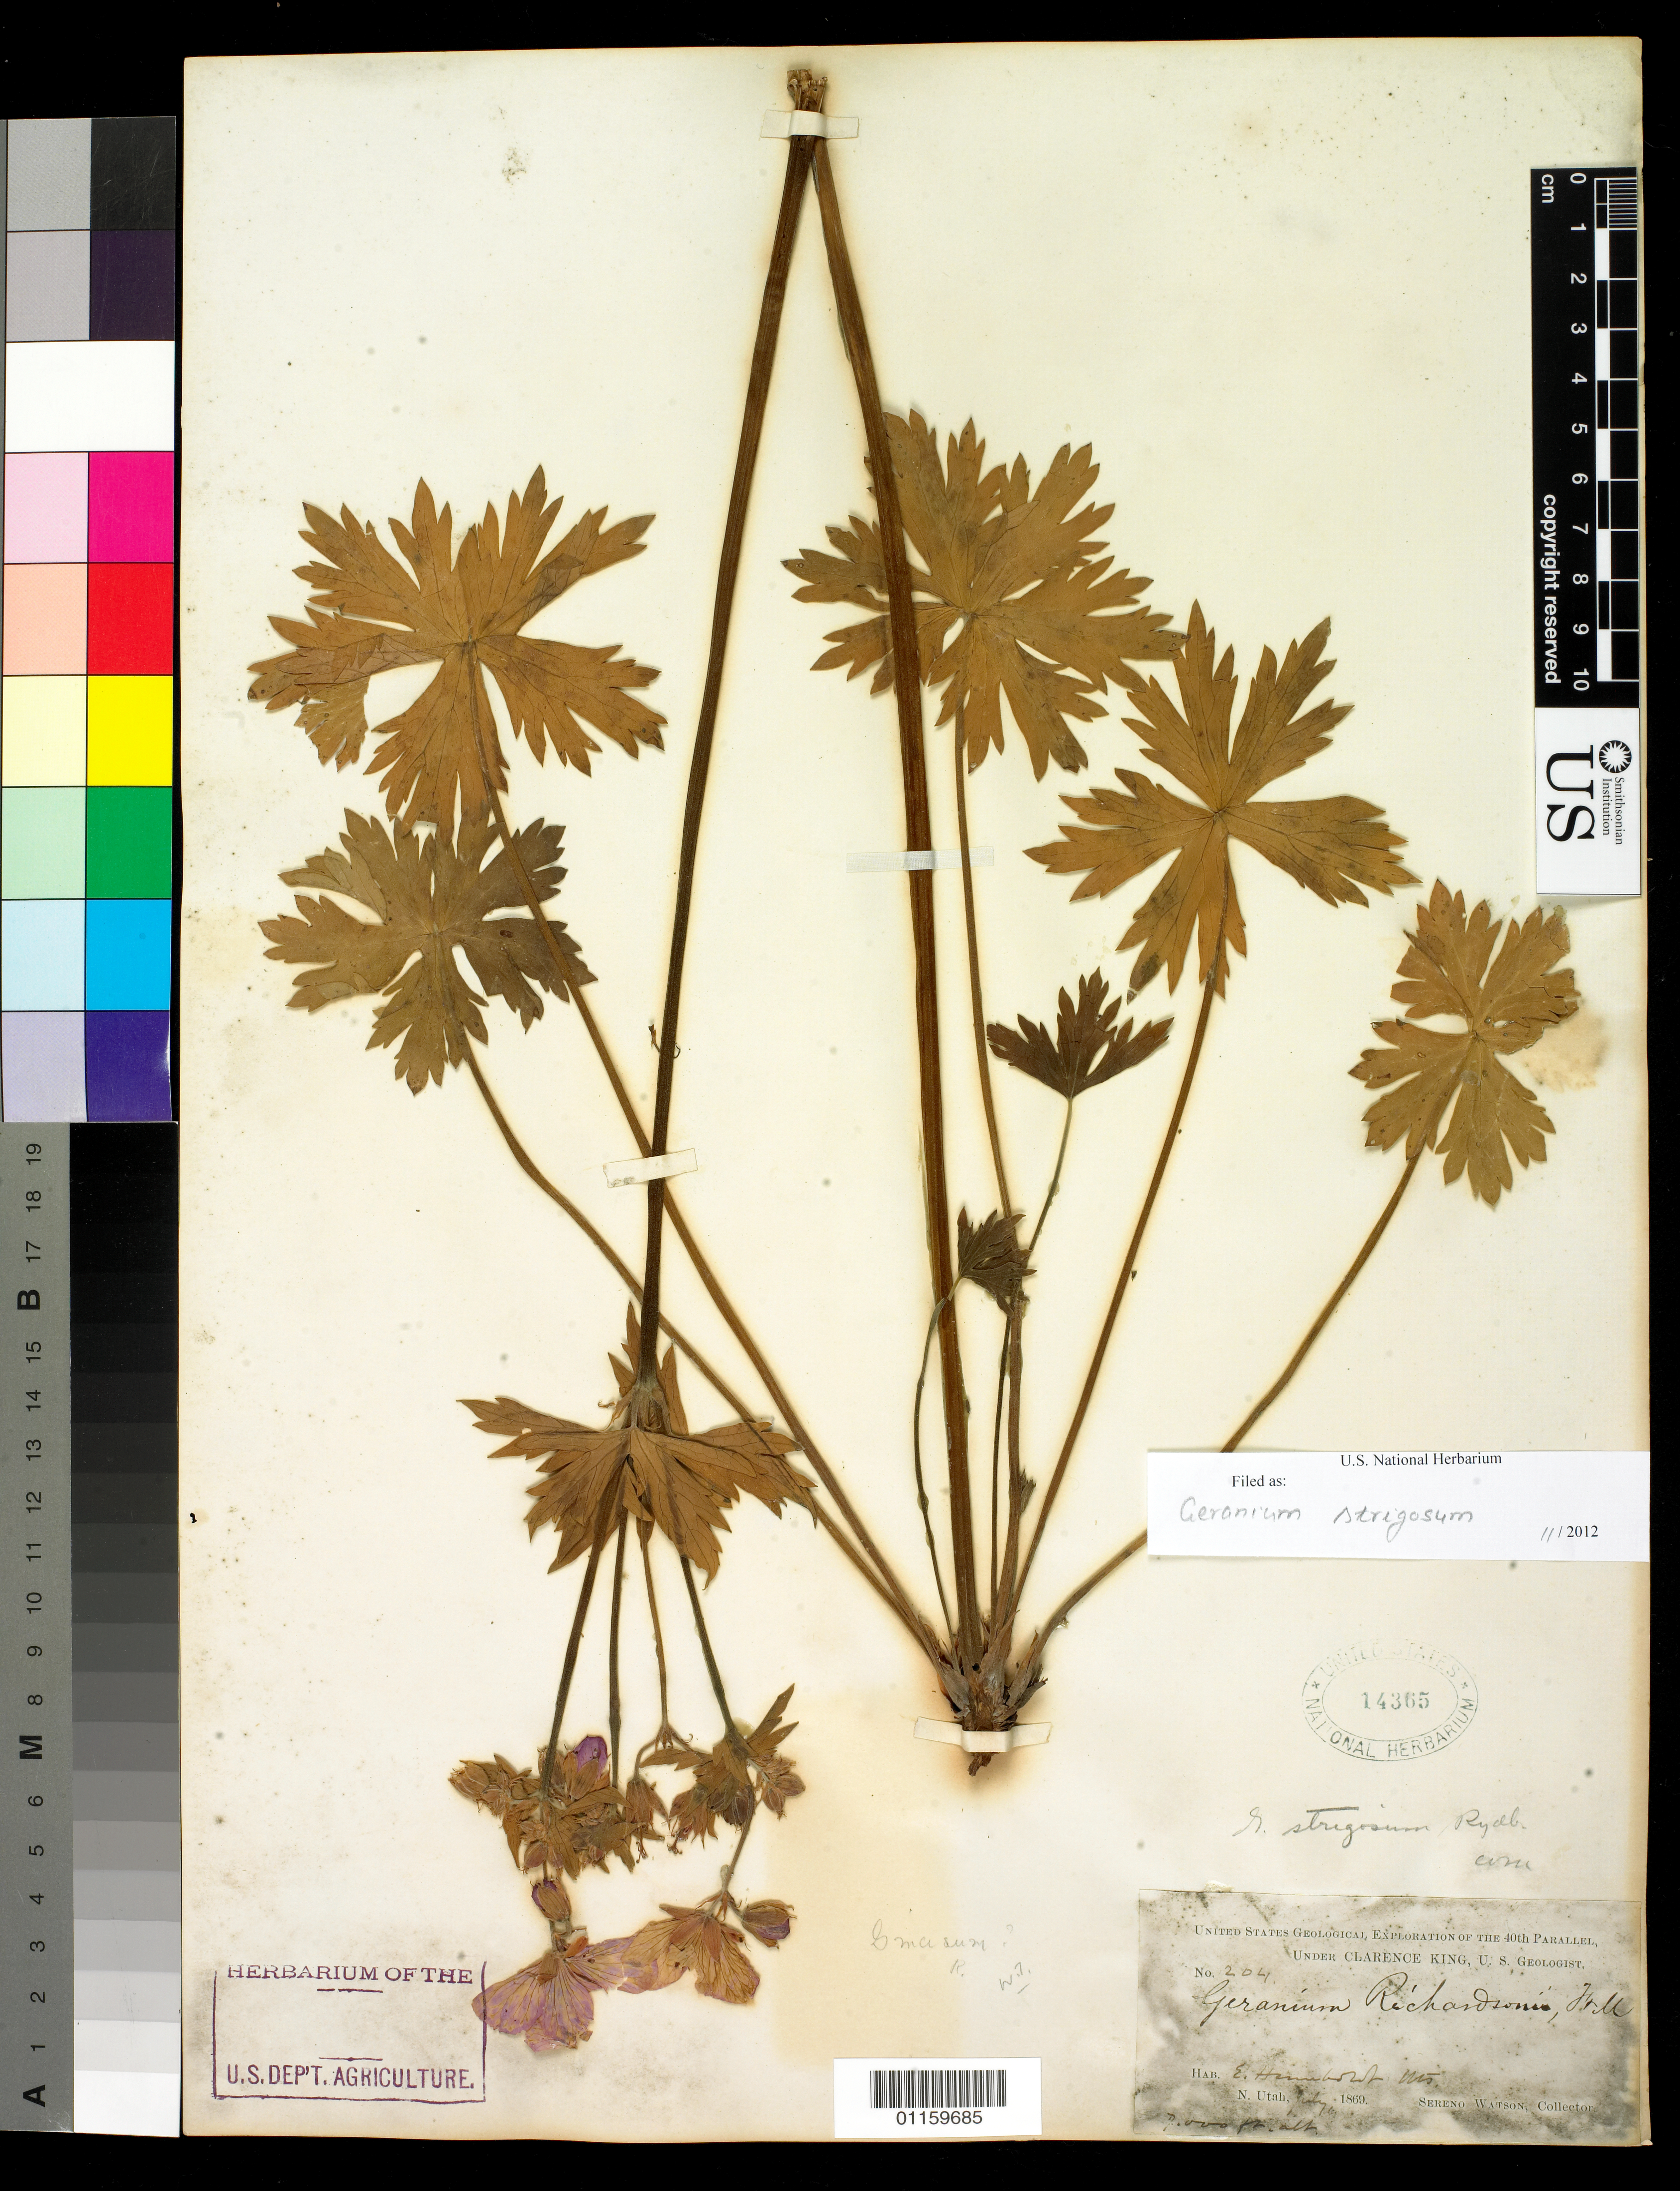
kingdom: Plantae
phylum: Tracheophyta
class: Magnoliopsida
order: Geraniales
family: Geraniaceae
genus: Geranium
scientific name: Geranium strigosum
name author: Rydb.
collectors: S. Watson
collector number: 204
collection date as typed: Jul 1869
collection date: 1869-07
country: United States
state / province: Utah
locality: E. Humboldt Mts., N. Utah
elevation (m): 2134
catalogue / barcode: US 14365